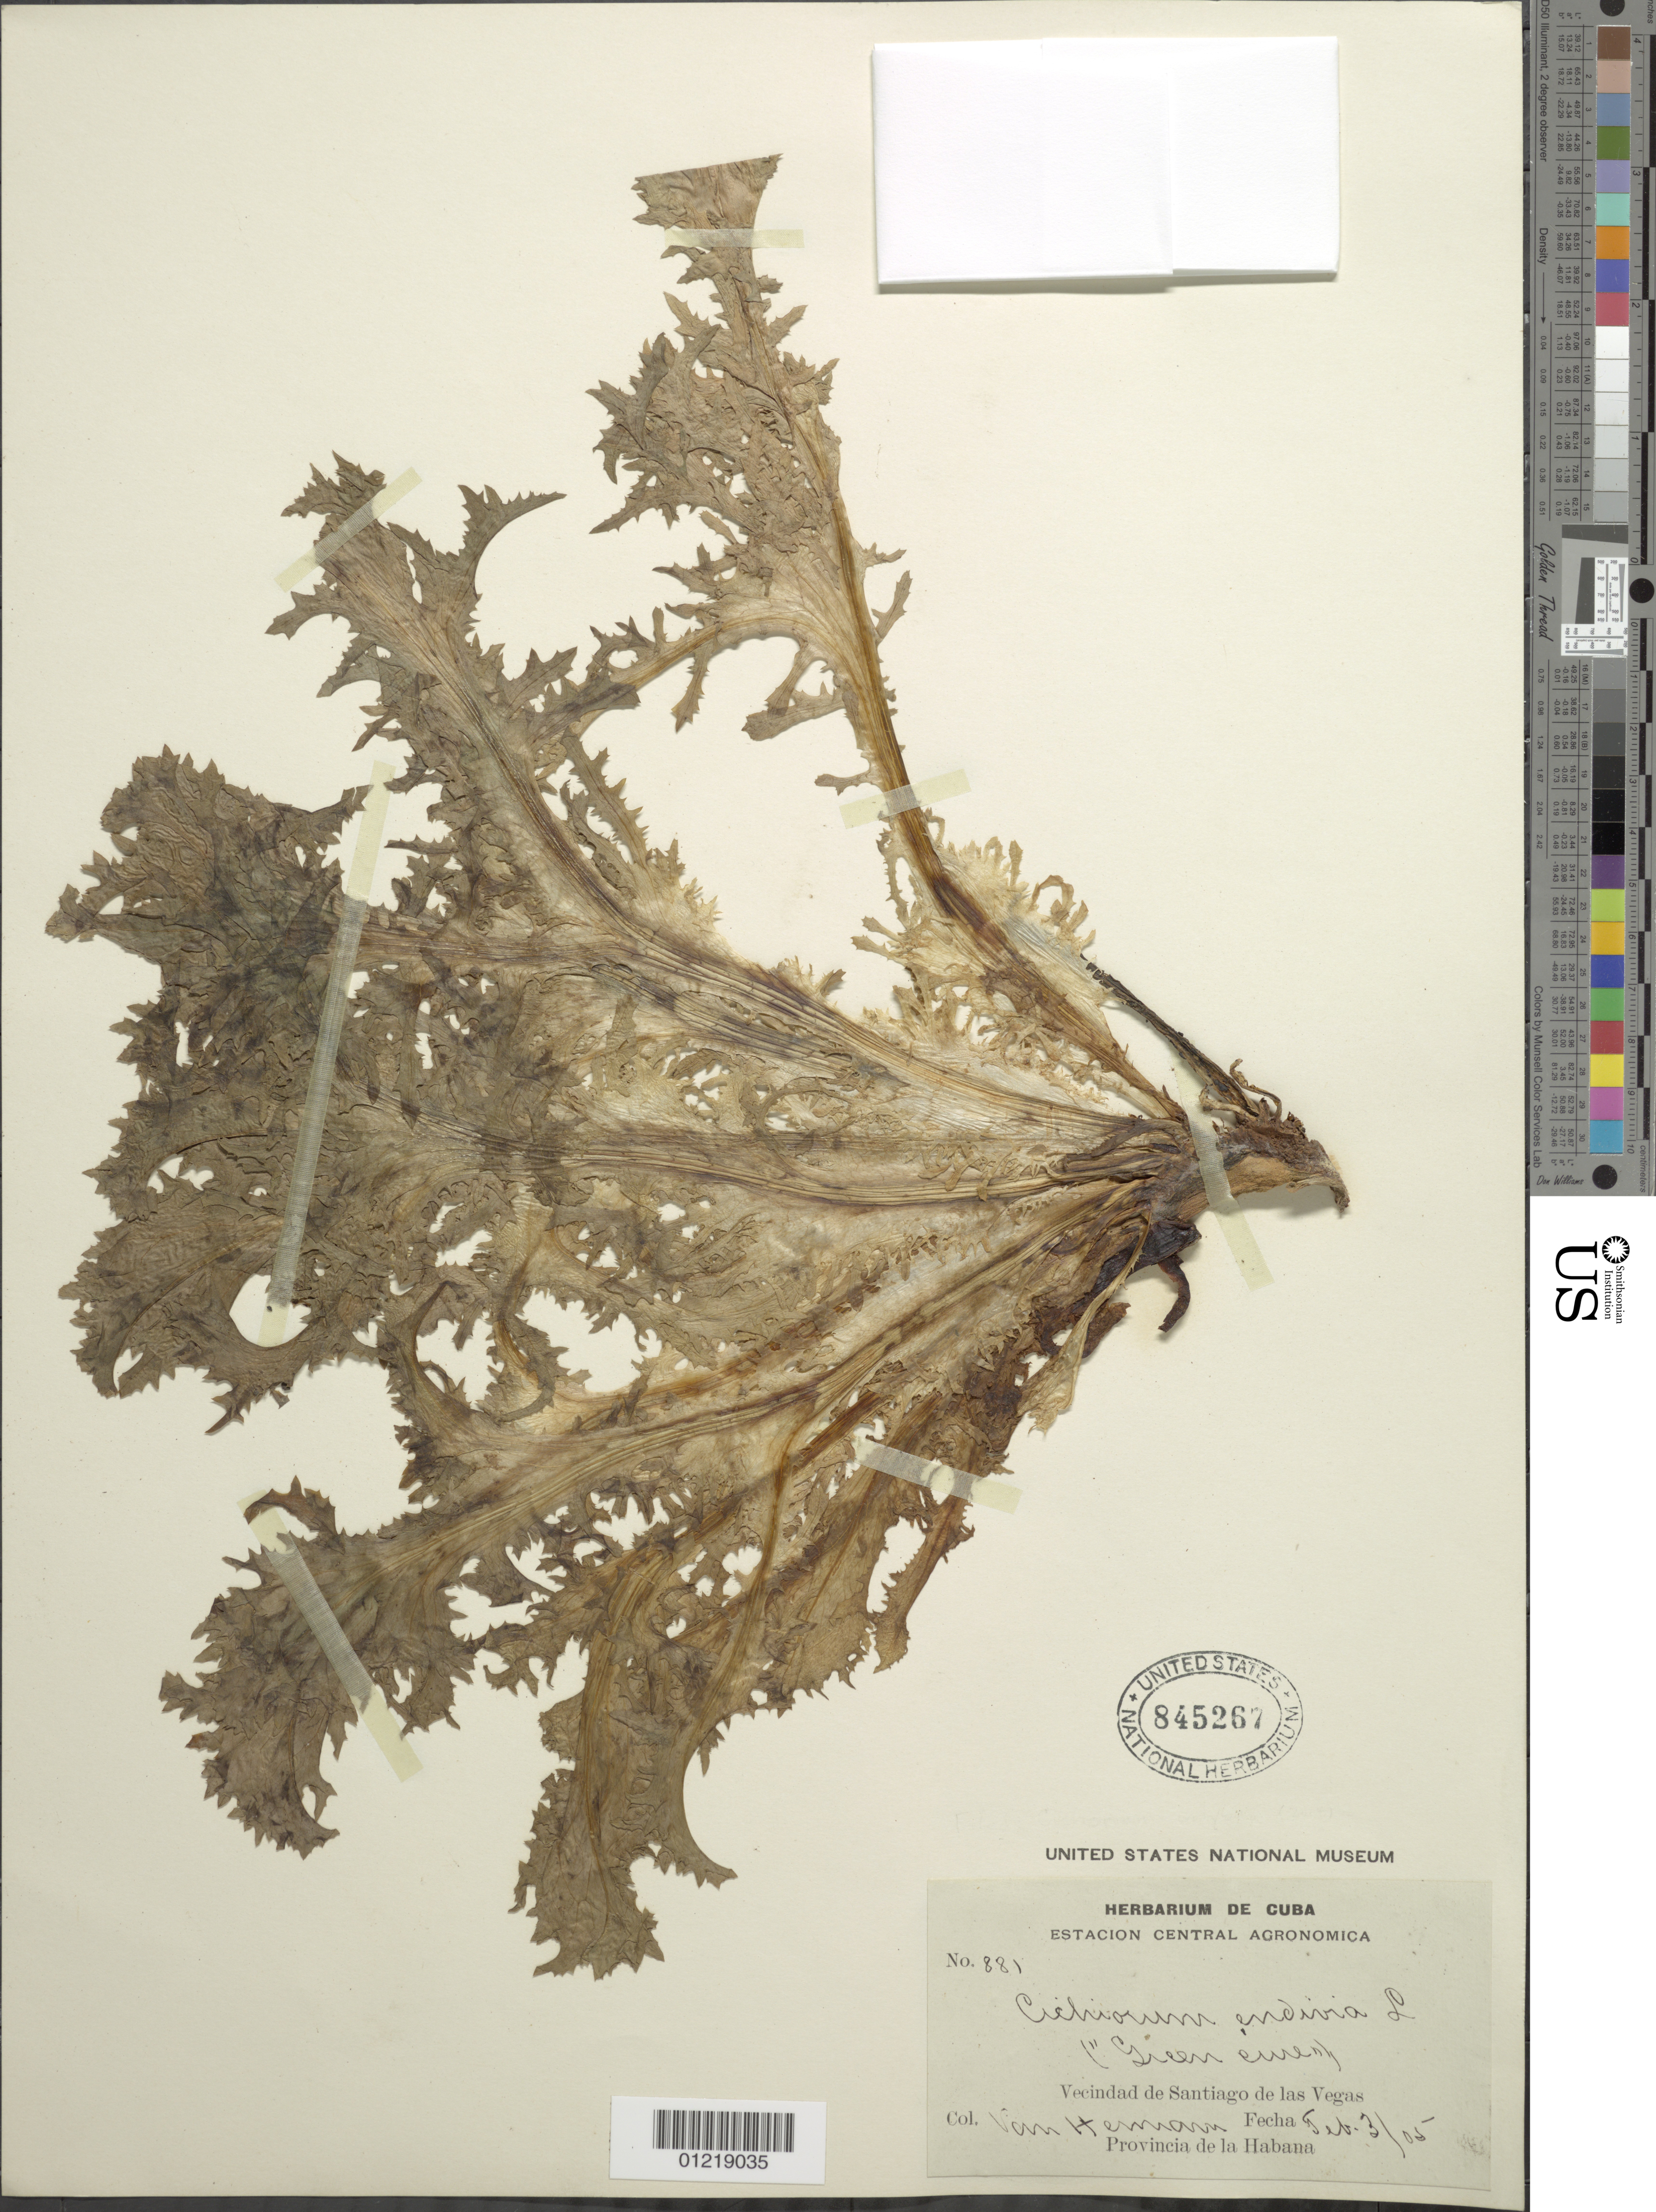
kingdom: Plantae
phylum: Tracheophyta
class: Magnoliopsida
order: Asterales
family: Asteraceae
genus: Cichorium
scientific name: Cichorium endivia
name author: L.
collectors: H. A. Van Hermann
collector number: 881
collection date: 1905-02-03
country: Cuba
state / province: La Habana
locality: Santiago de las Vegas.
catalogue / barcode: US 845267